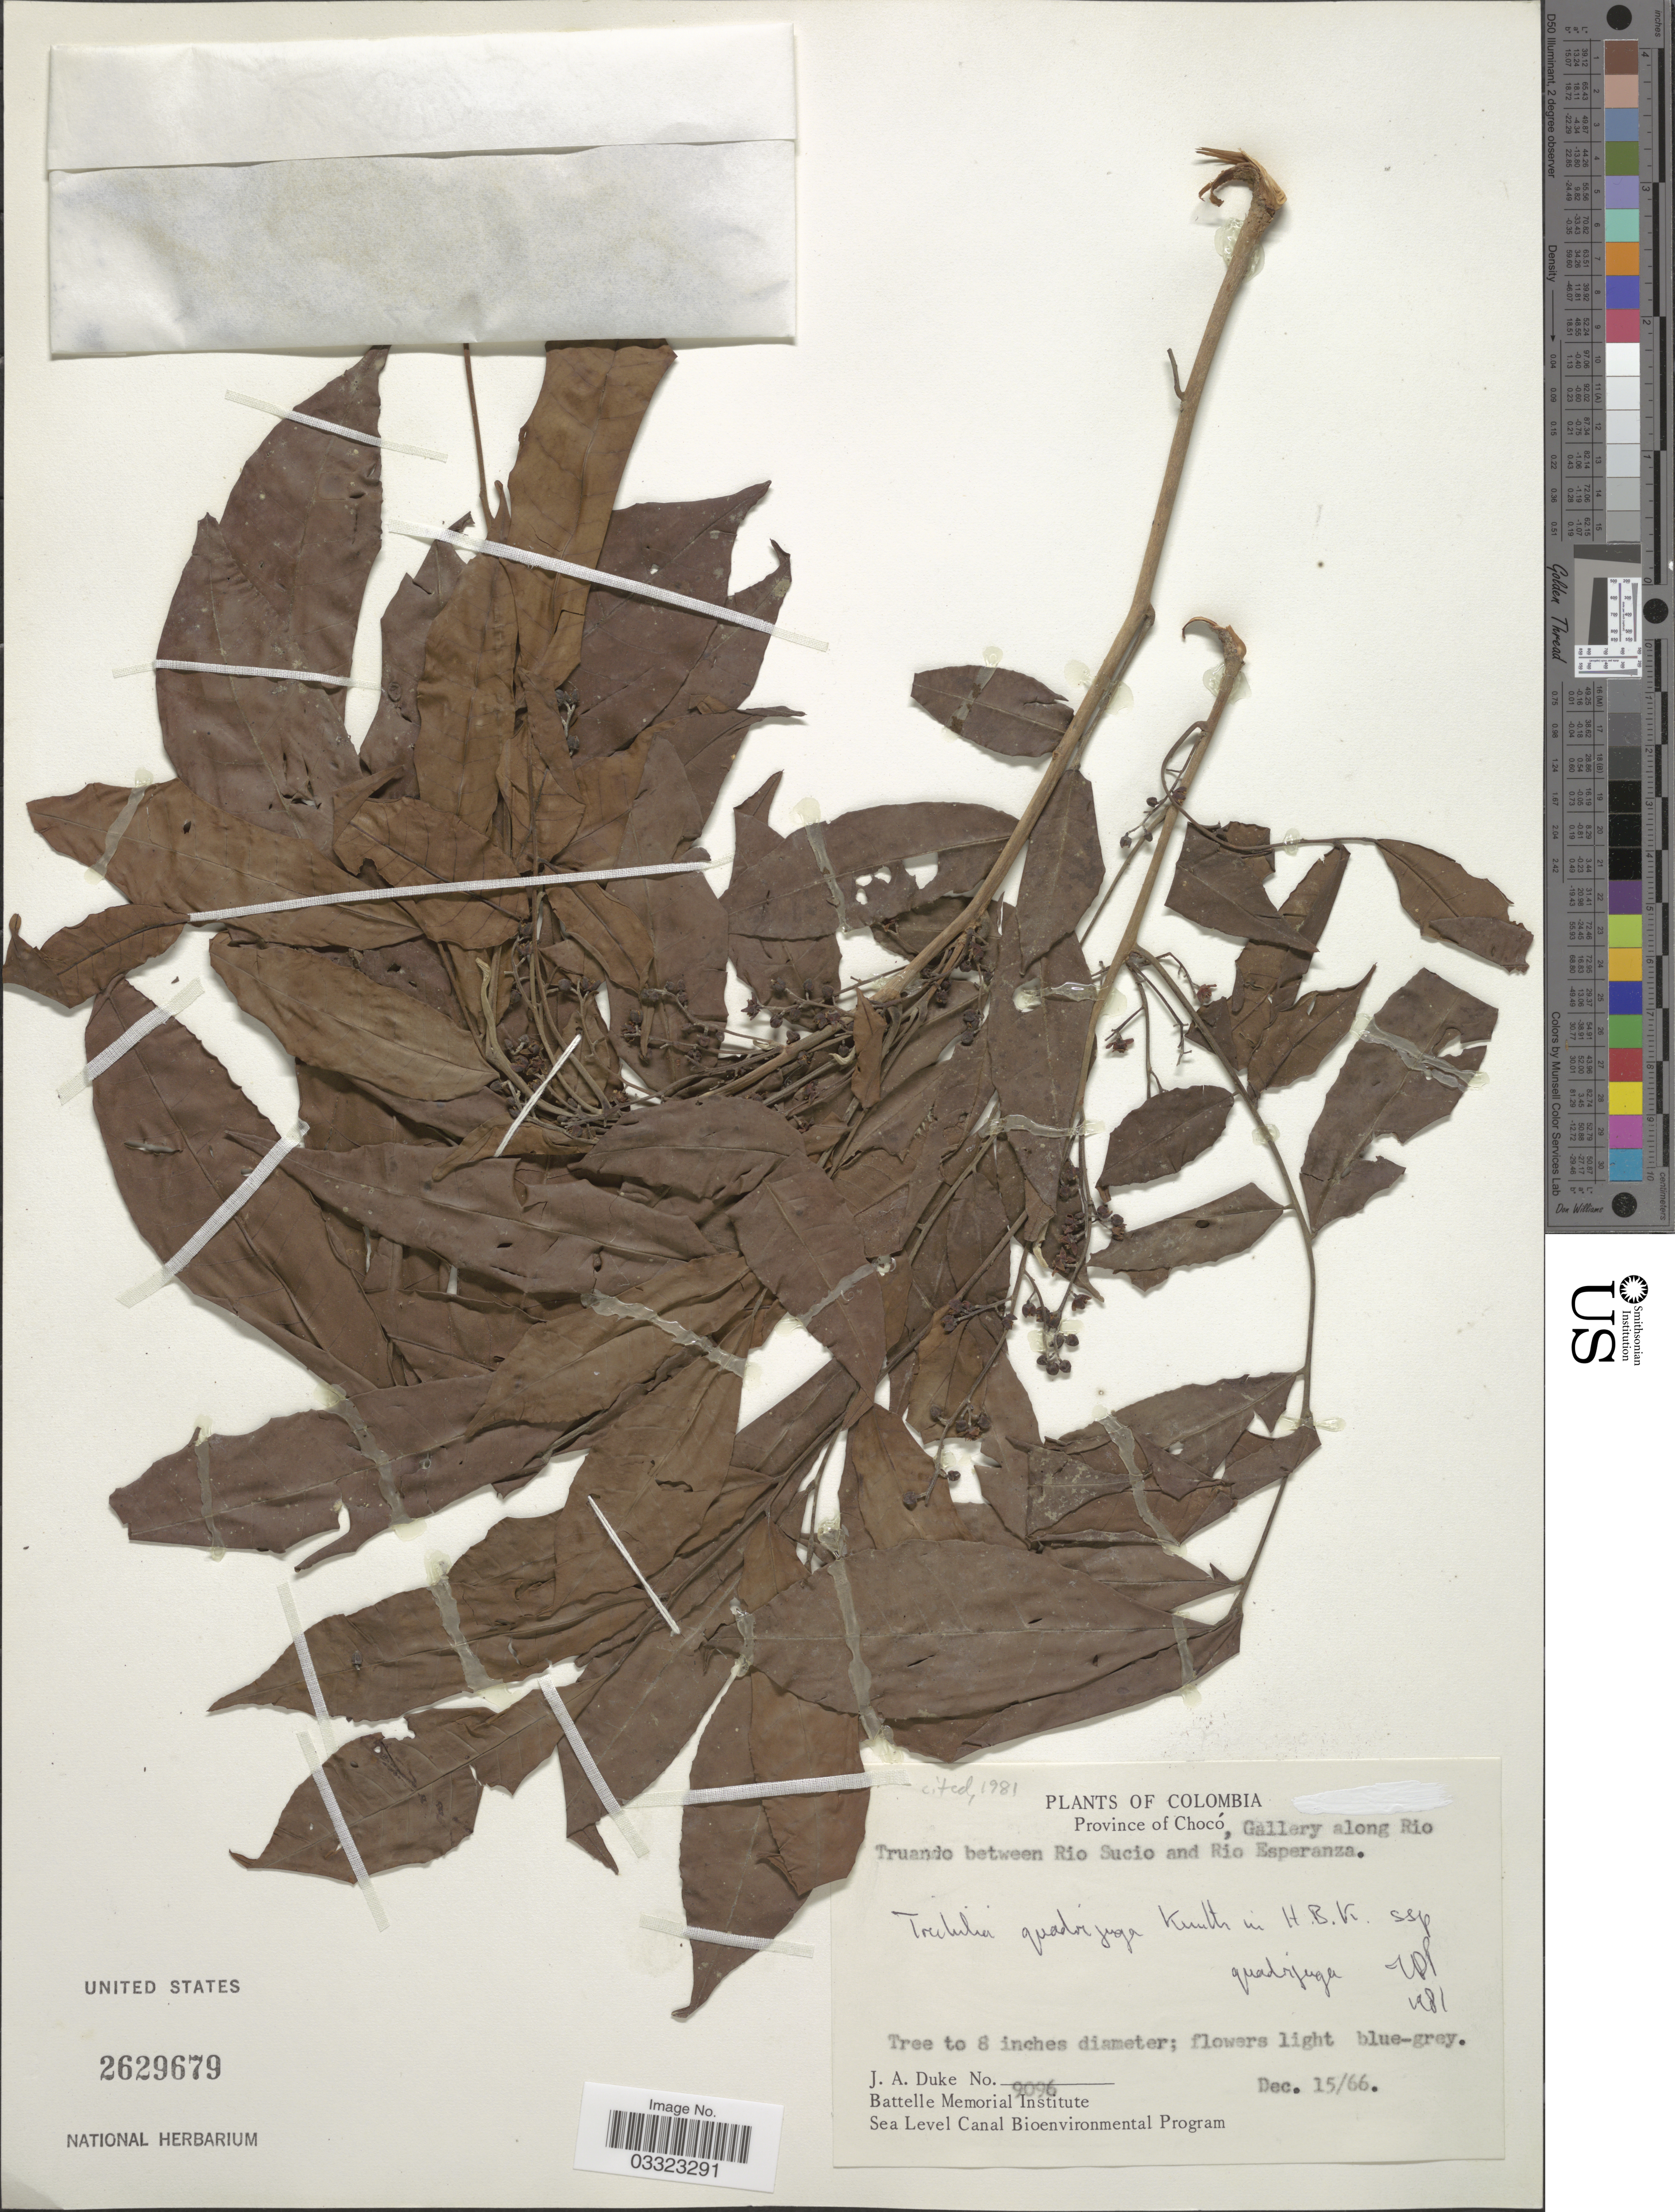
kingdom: Plantae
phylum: Tracheophyta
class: Magnoliopsida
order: Sapindales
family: Meliaceae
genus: Trichilia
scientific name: Trichilia quadrijuga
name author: Kunth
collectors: J. A. Duke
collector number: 9096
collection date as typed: Transcribed d/m/y: 15/12/66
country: Colombia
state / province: Chocó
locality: Gallery along Rio Truando between Rio Sucio and Rio Epseranza.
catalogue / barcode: US 2629679